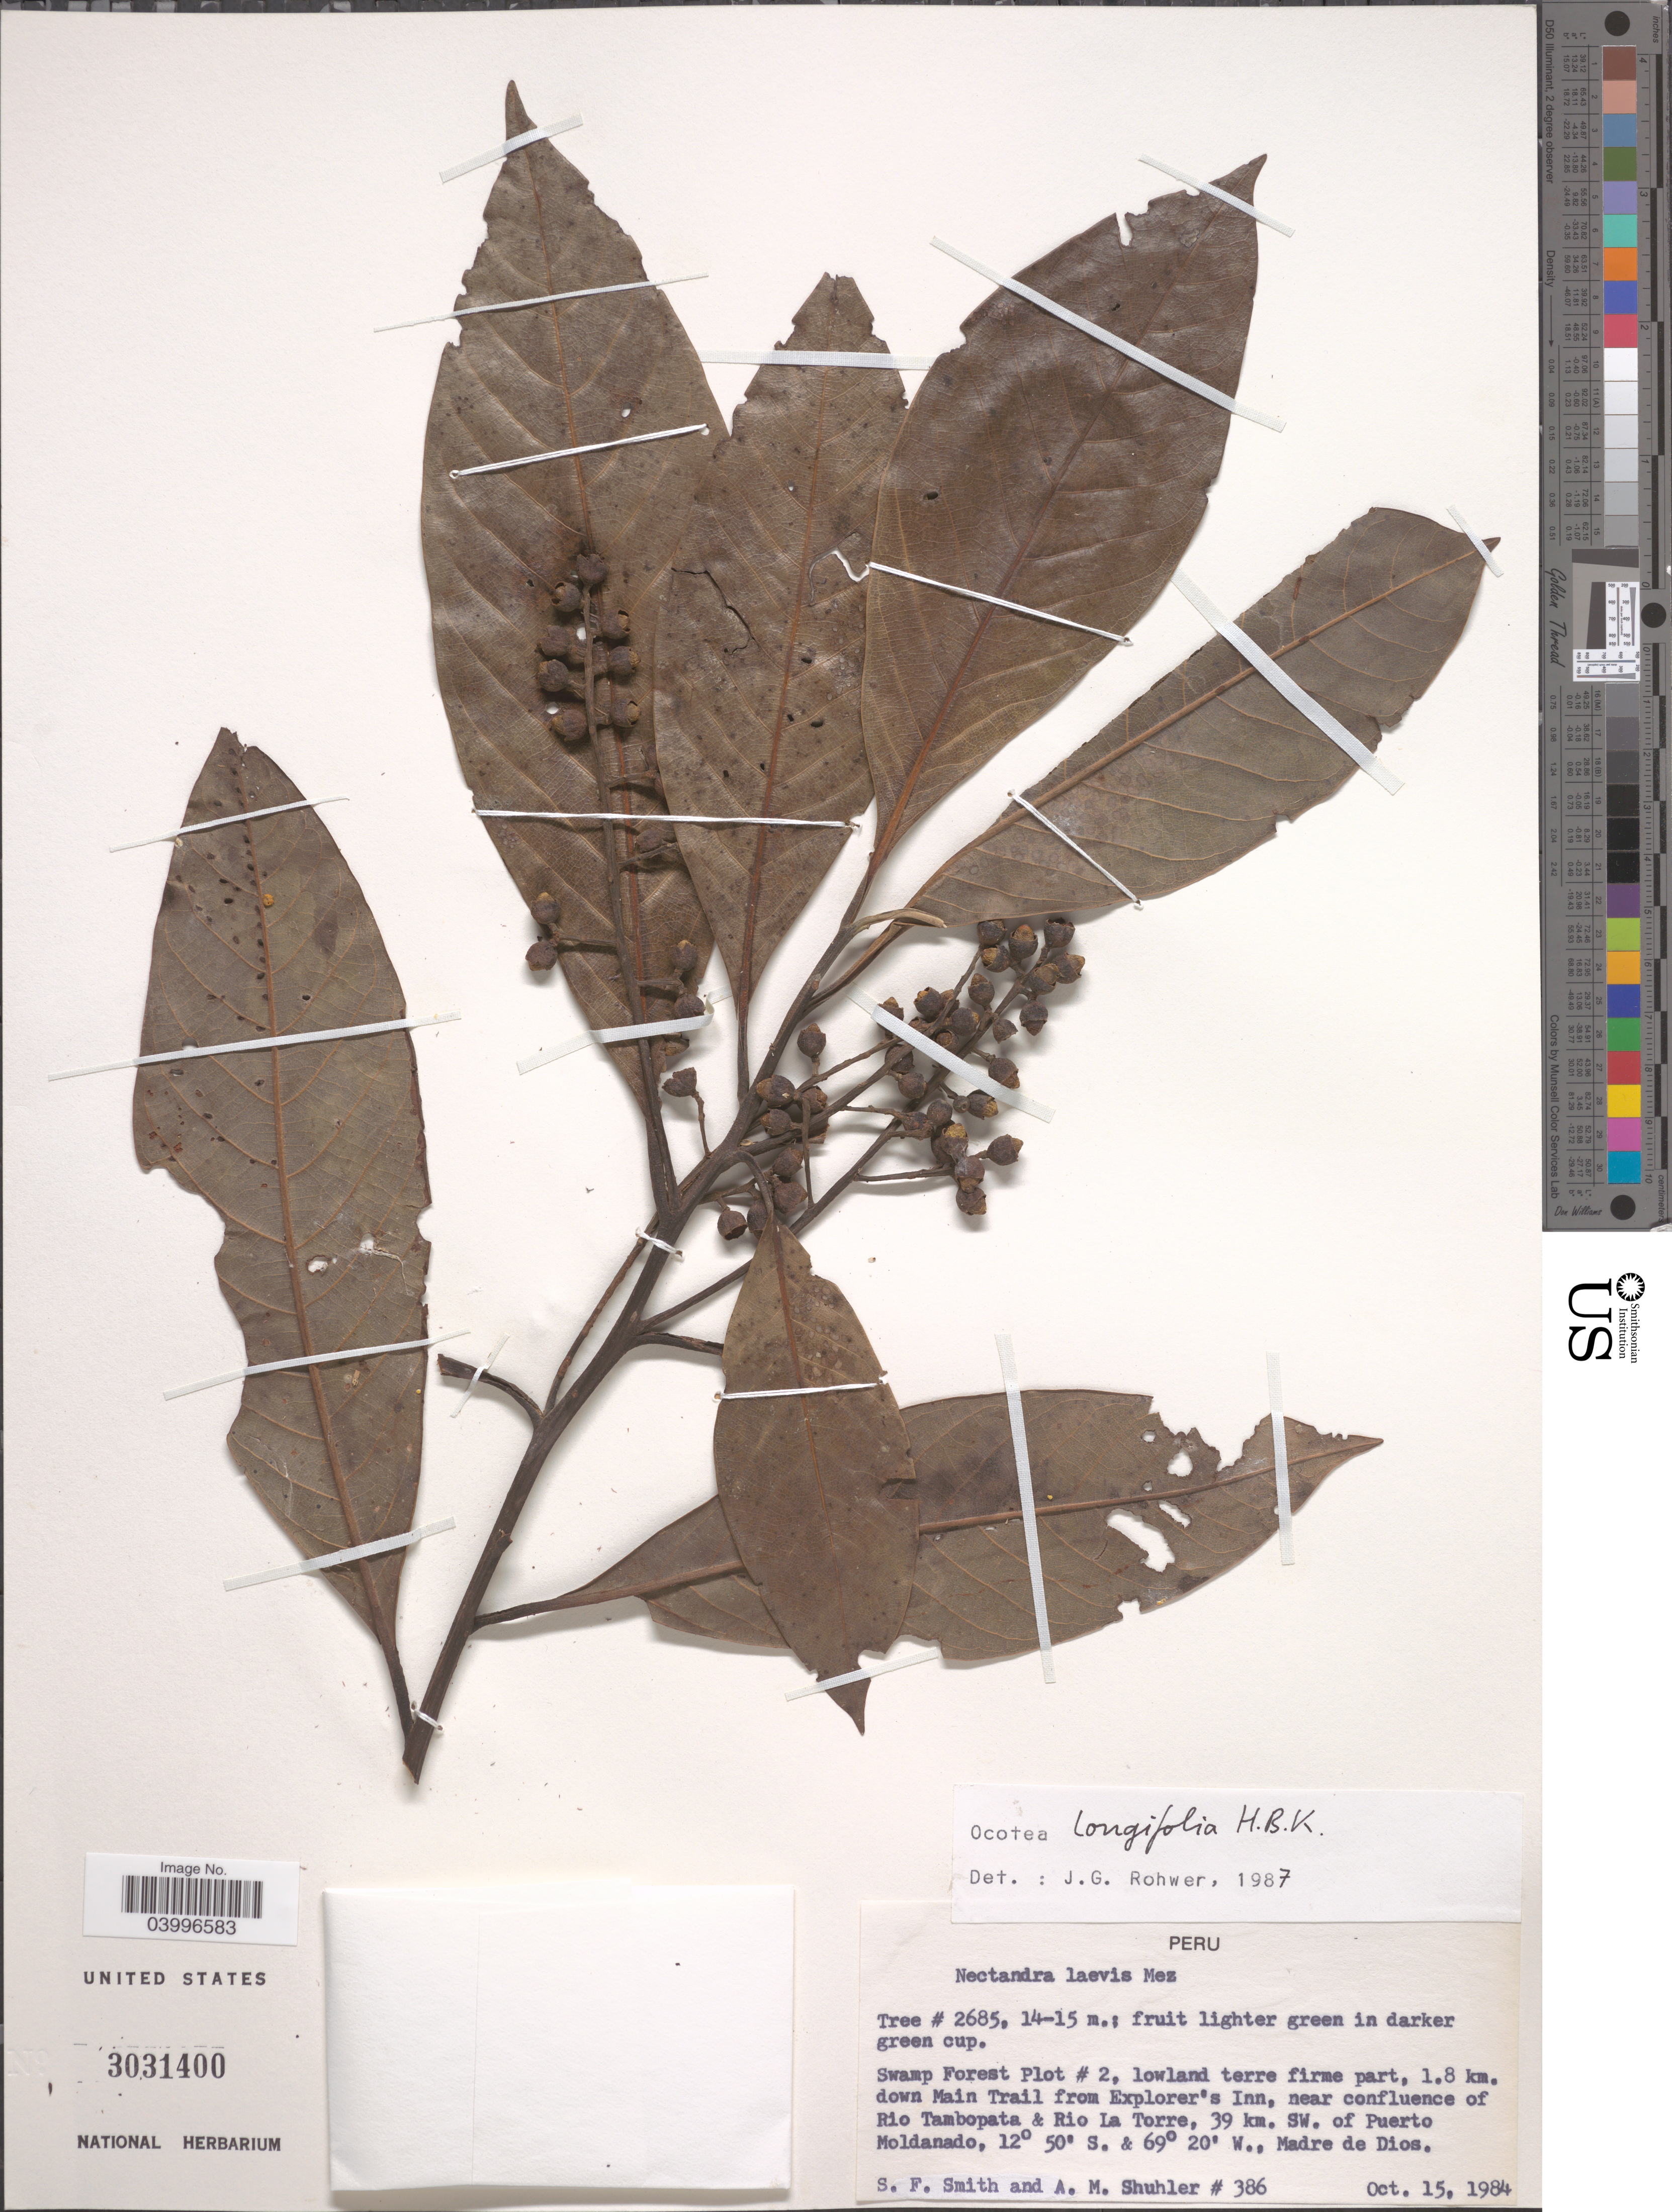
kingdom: Plantae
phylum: Tracheophyta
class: Magnoliopsida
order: Laurales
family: Lauraceae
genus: Ocotea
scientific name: Ocotea longifolia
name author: Kunth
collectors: S.F. Smith & A. Shuhler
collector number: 386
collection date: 1984-10-15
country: Peru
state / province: Madre de Dios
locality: Swamp forest Plot #2, lowland terre firme part, 1.8 km. down Main Trail from Explorer's Inn, near confluence of Rio Tambopata & Rio La Torre, 39 km. SW. of Puerto Moldanado.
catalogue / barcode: US 3031400